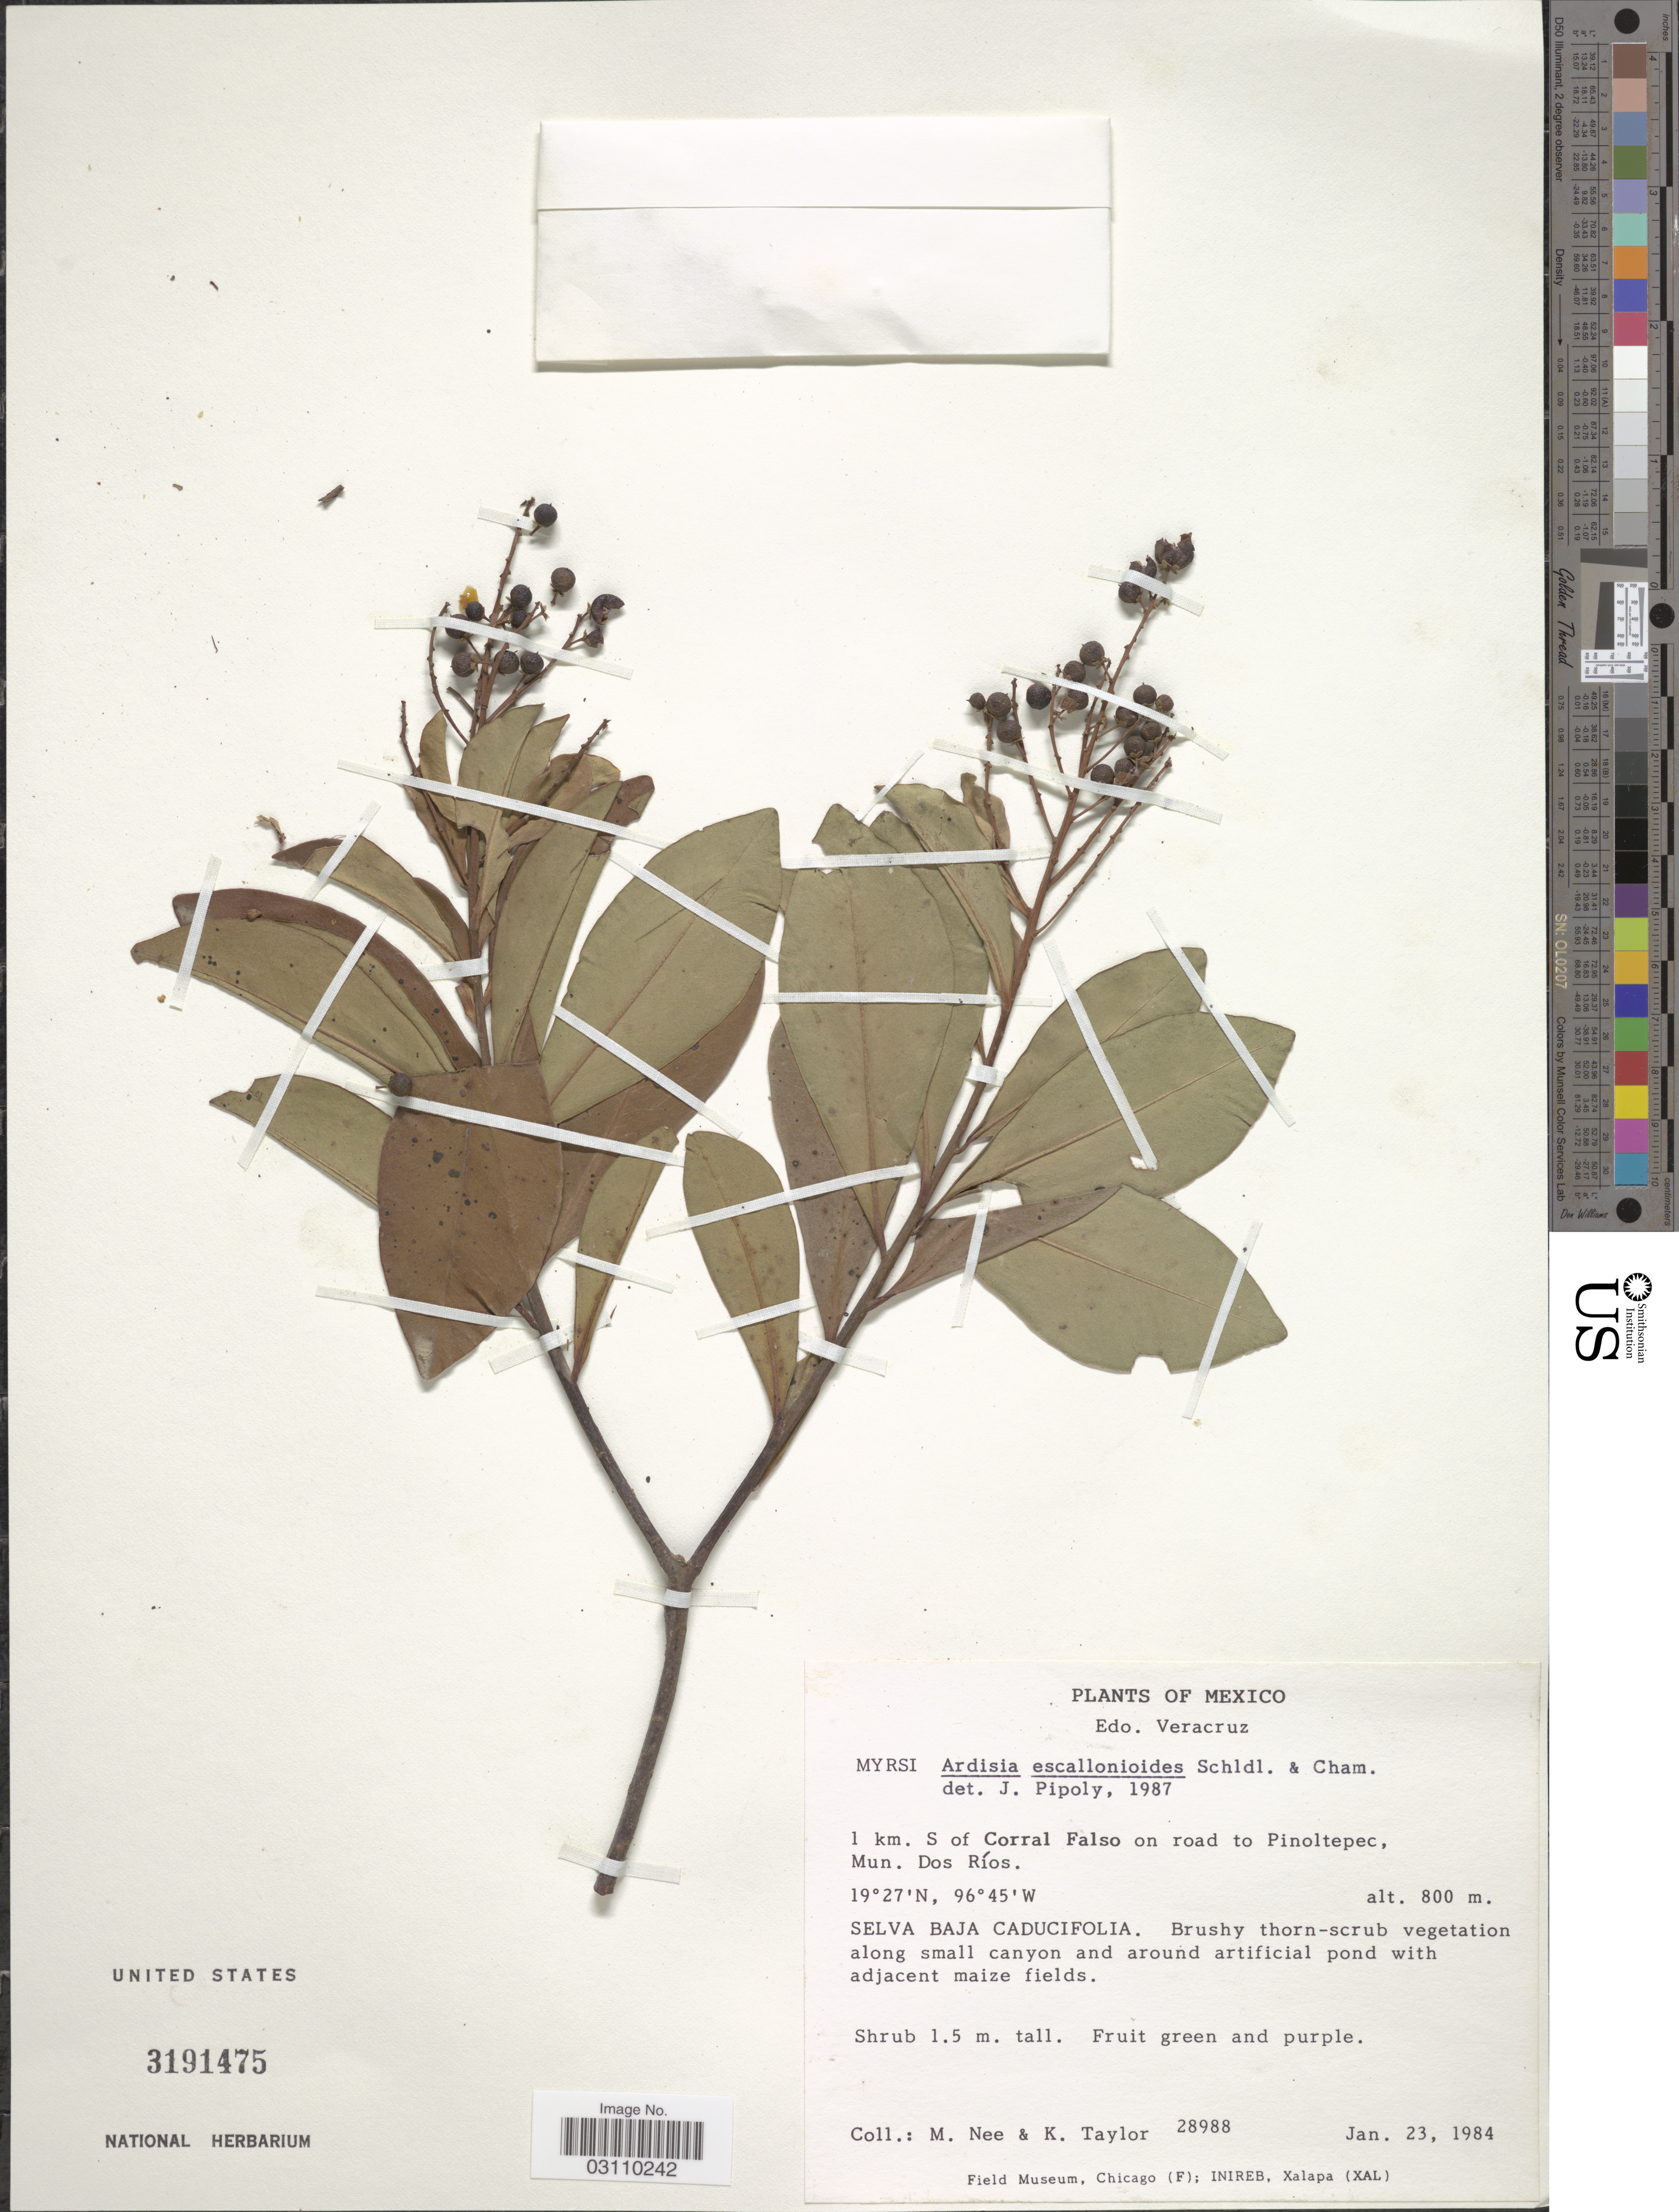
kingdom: Plantae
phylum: Tracheophyta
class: Magnoliopsida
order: Ericales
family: Primulaceae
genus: Ardisia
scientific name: Ardisia escallonioides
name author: Schltdl. & Cham.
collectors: M. Nee & K. Taylor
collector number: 28988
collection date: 1984-01-23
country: Mexico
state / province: Veracruz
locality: Edo. Veracruz, 1 km. S of Corral Falso on road to Pinoltepec, Mun. Dos Ríos.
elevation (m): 800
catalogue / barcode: US 3191475